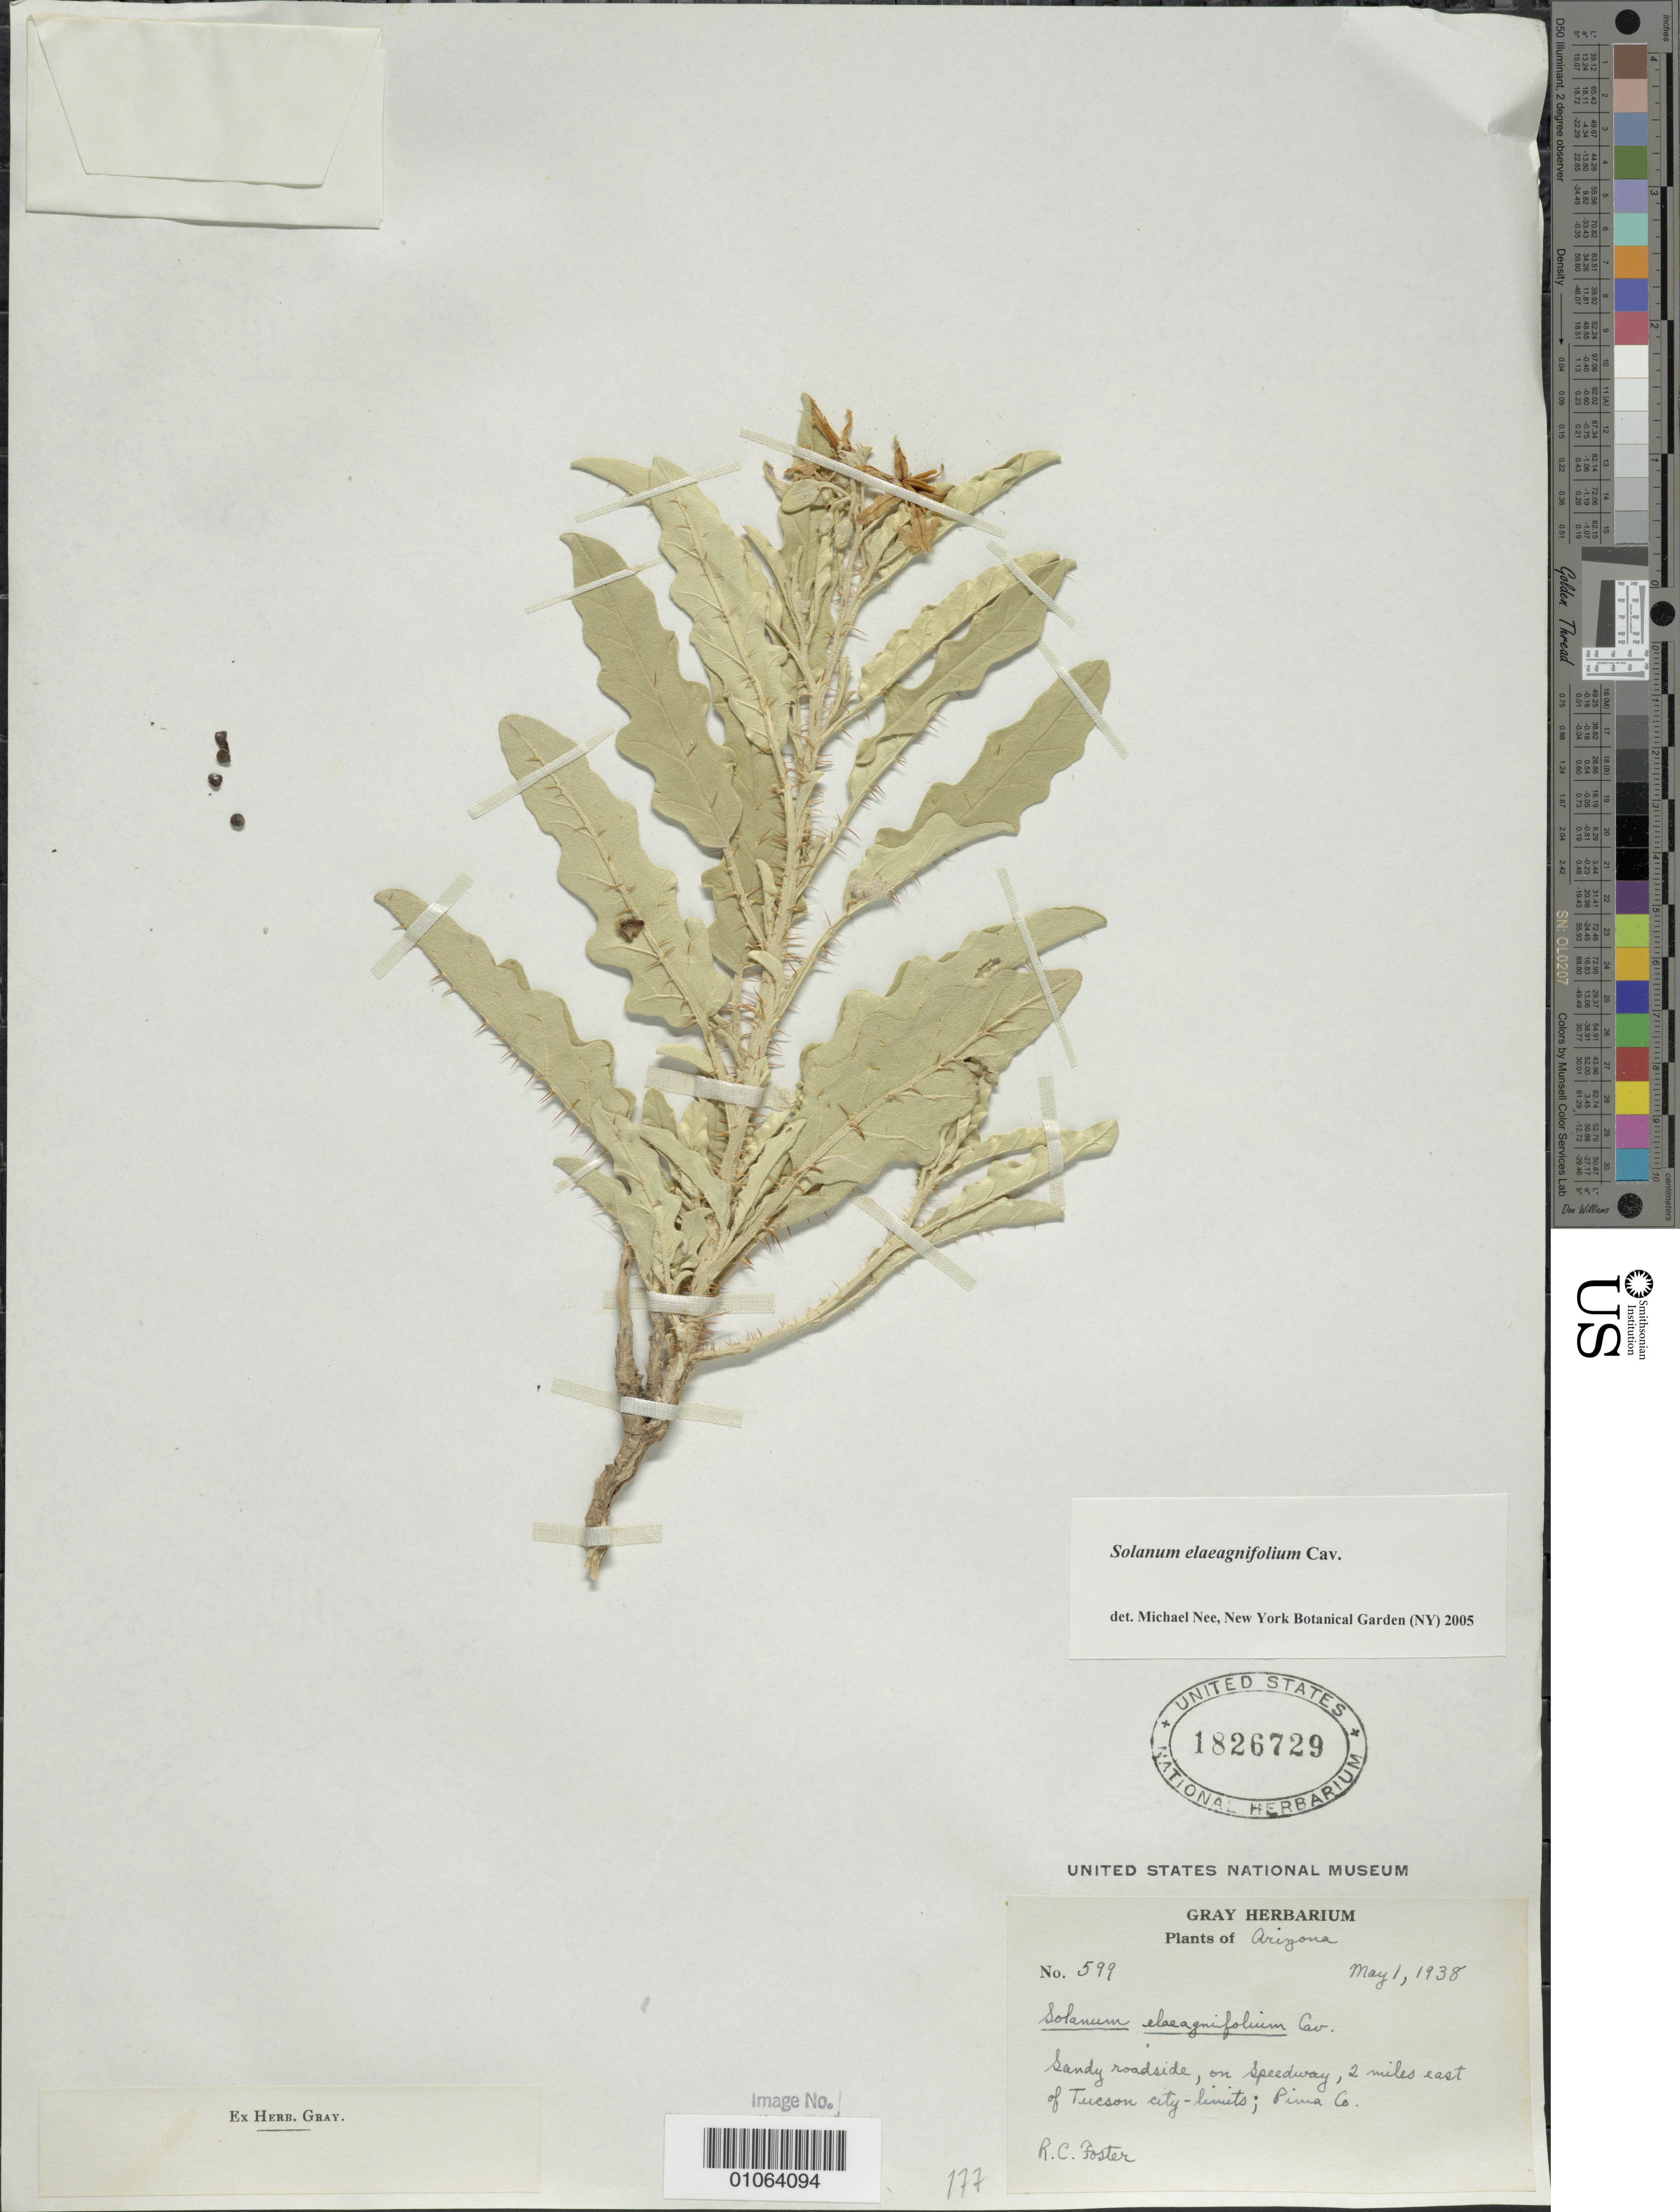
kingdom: Plantae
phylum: Tracheophyta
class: Magnoliopsida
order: Solanales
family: Solanaceae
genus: Solanum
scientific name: Solanum elaeagnifolium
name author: Cav.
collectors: R. C. Foster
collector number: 599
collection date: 1938-05-01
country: United States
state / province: Arizona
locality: Sandy roadside, on speedway, 2 miles east of Tucson city-limits; Pima Co.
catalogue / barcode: US 1826729